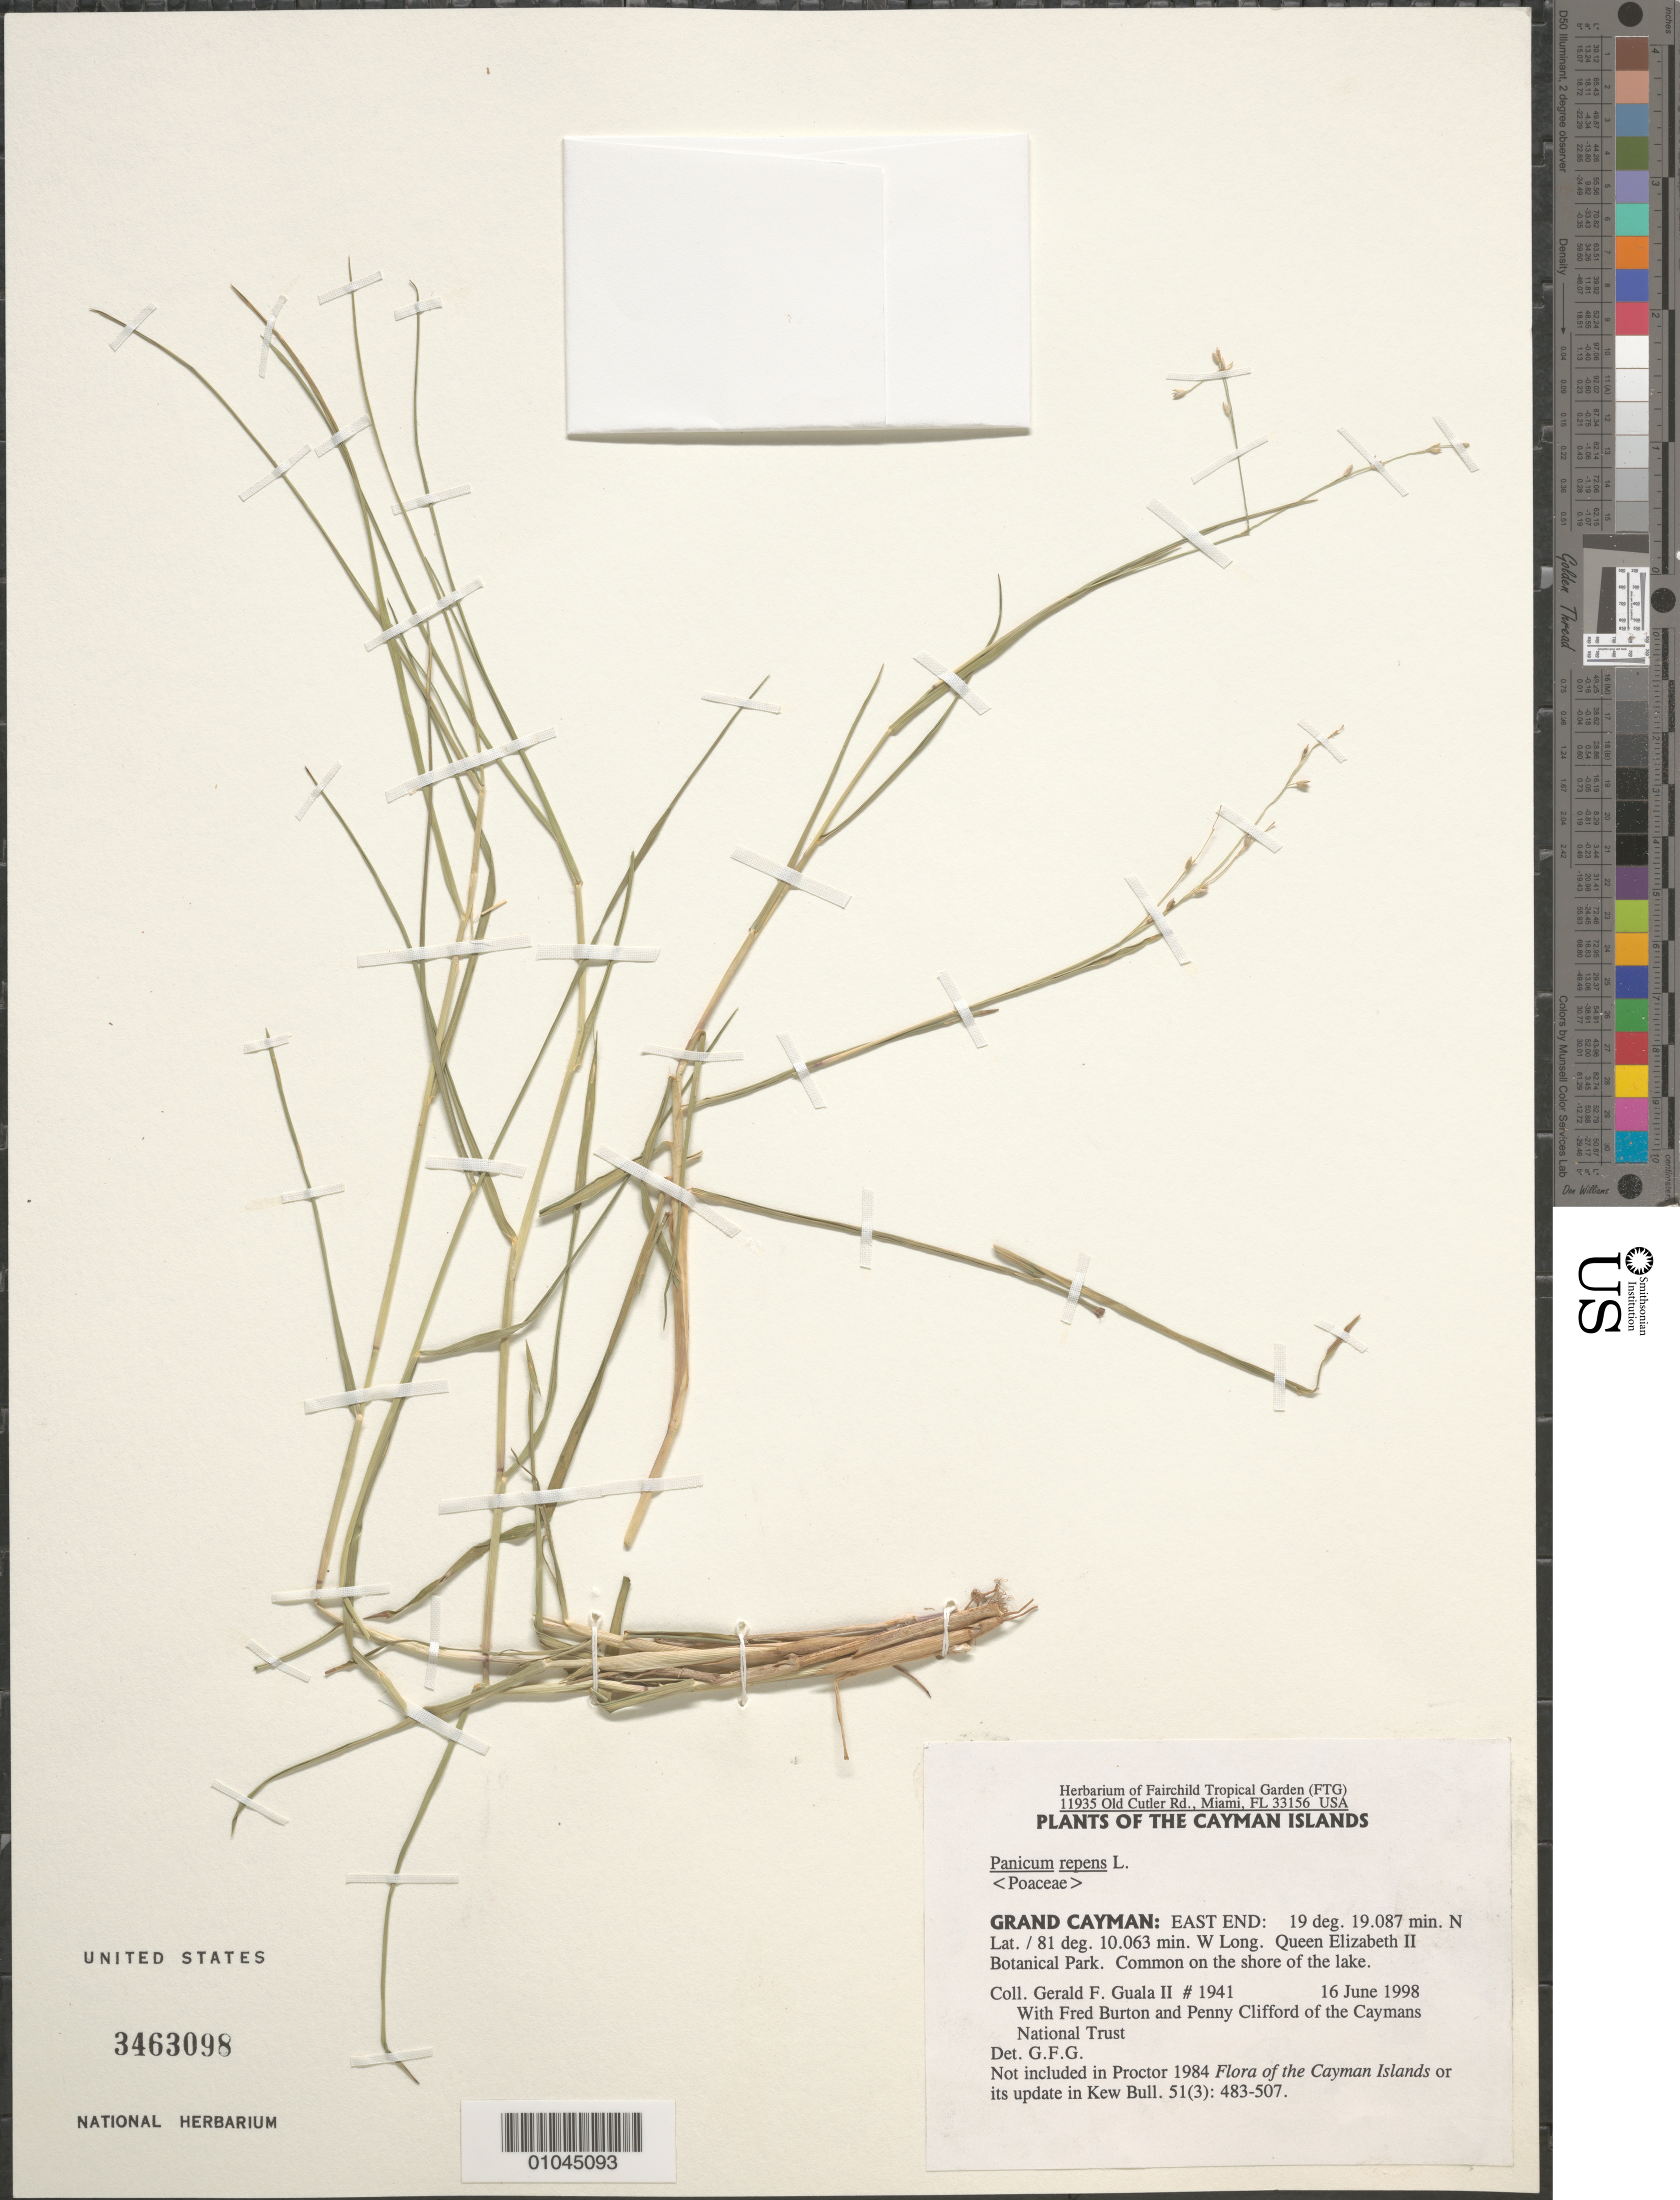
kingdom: Plantae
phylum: Tracheophyta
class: Liliopsida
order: Poales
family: Poaceae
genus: Panicum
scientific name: Panicum repens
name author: L.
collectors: G. Guala, F. Burton & P. Clifford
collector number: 1941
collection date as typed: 16 Jun 1998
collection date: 1998-06-16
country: Cayman Islands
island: Grand Cayman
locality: East End, Queen Elizabeth II Botanical Park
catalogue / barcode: US 3463098